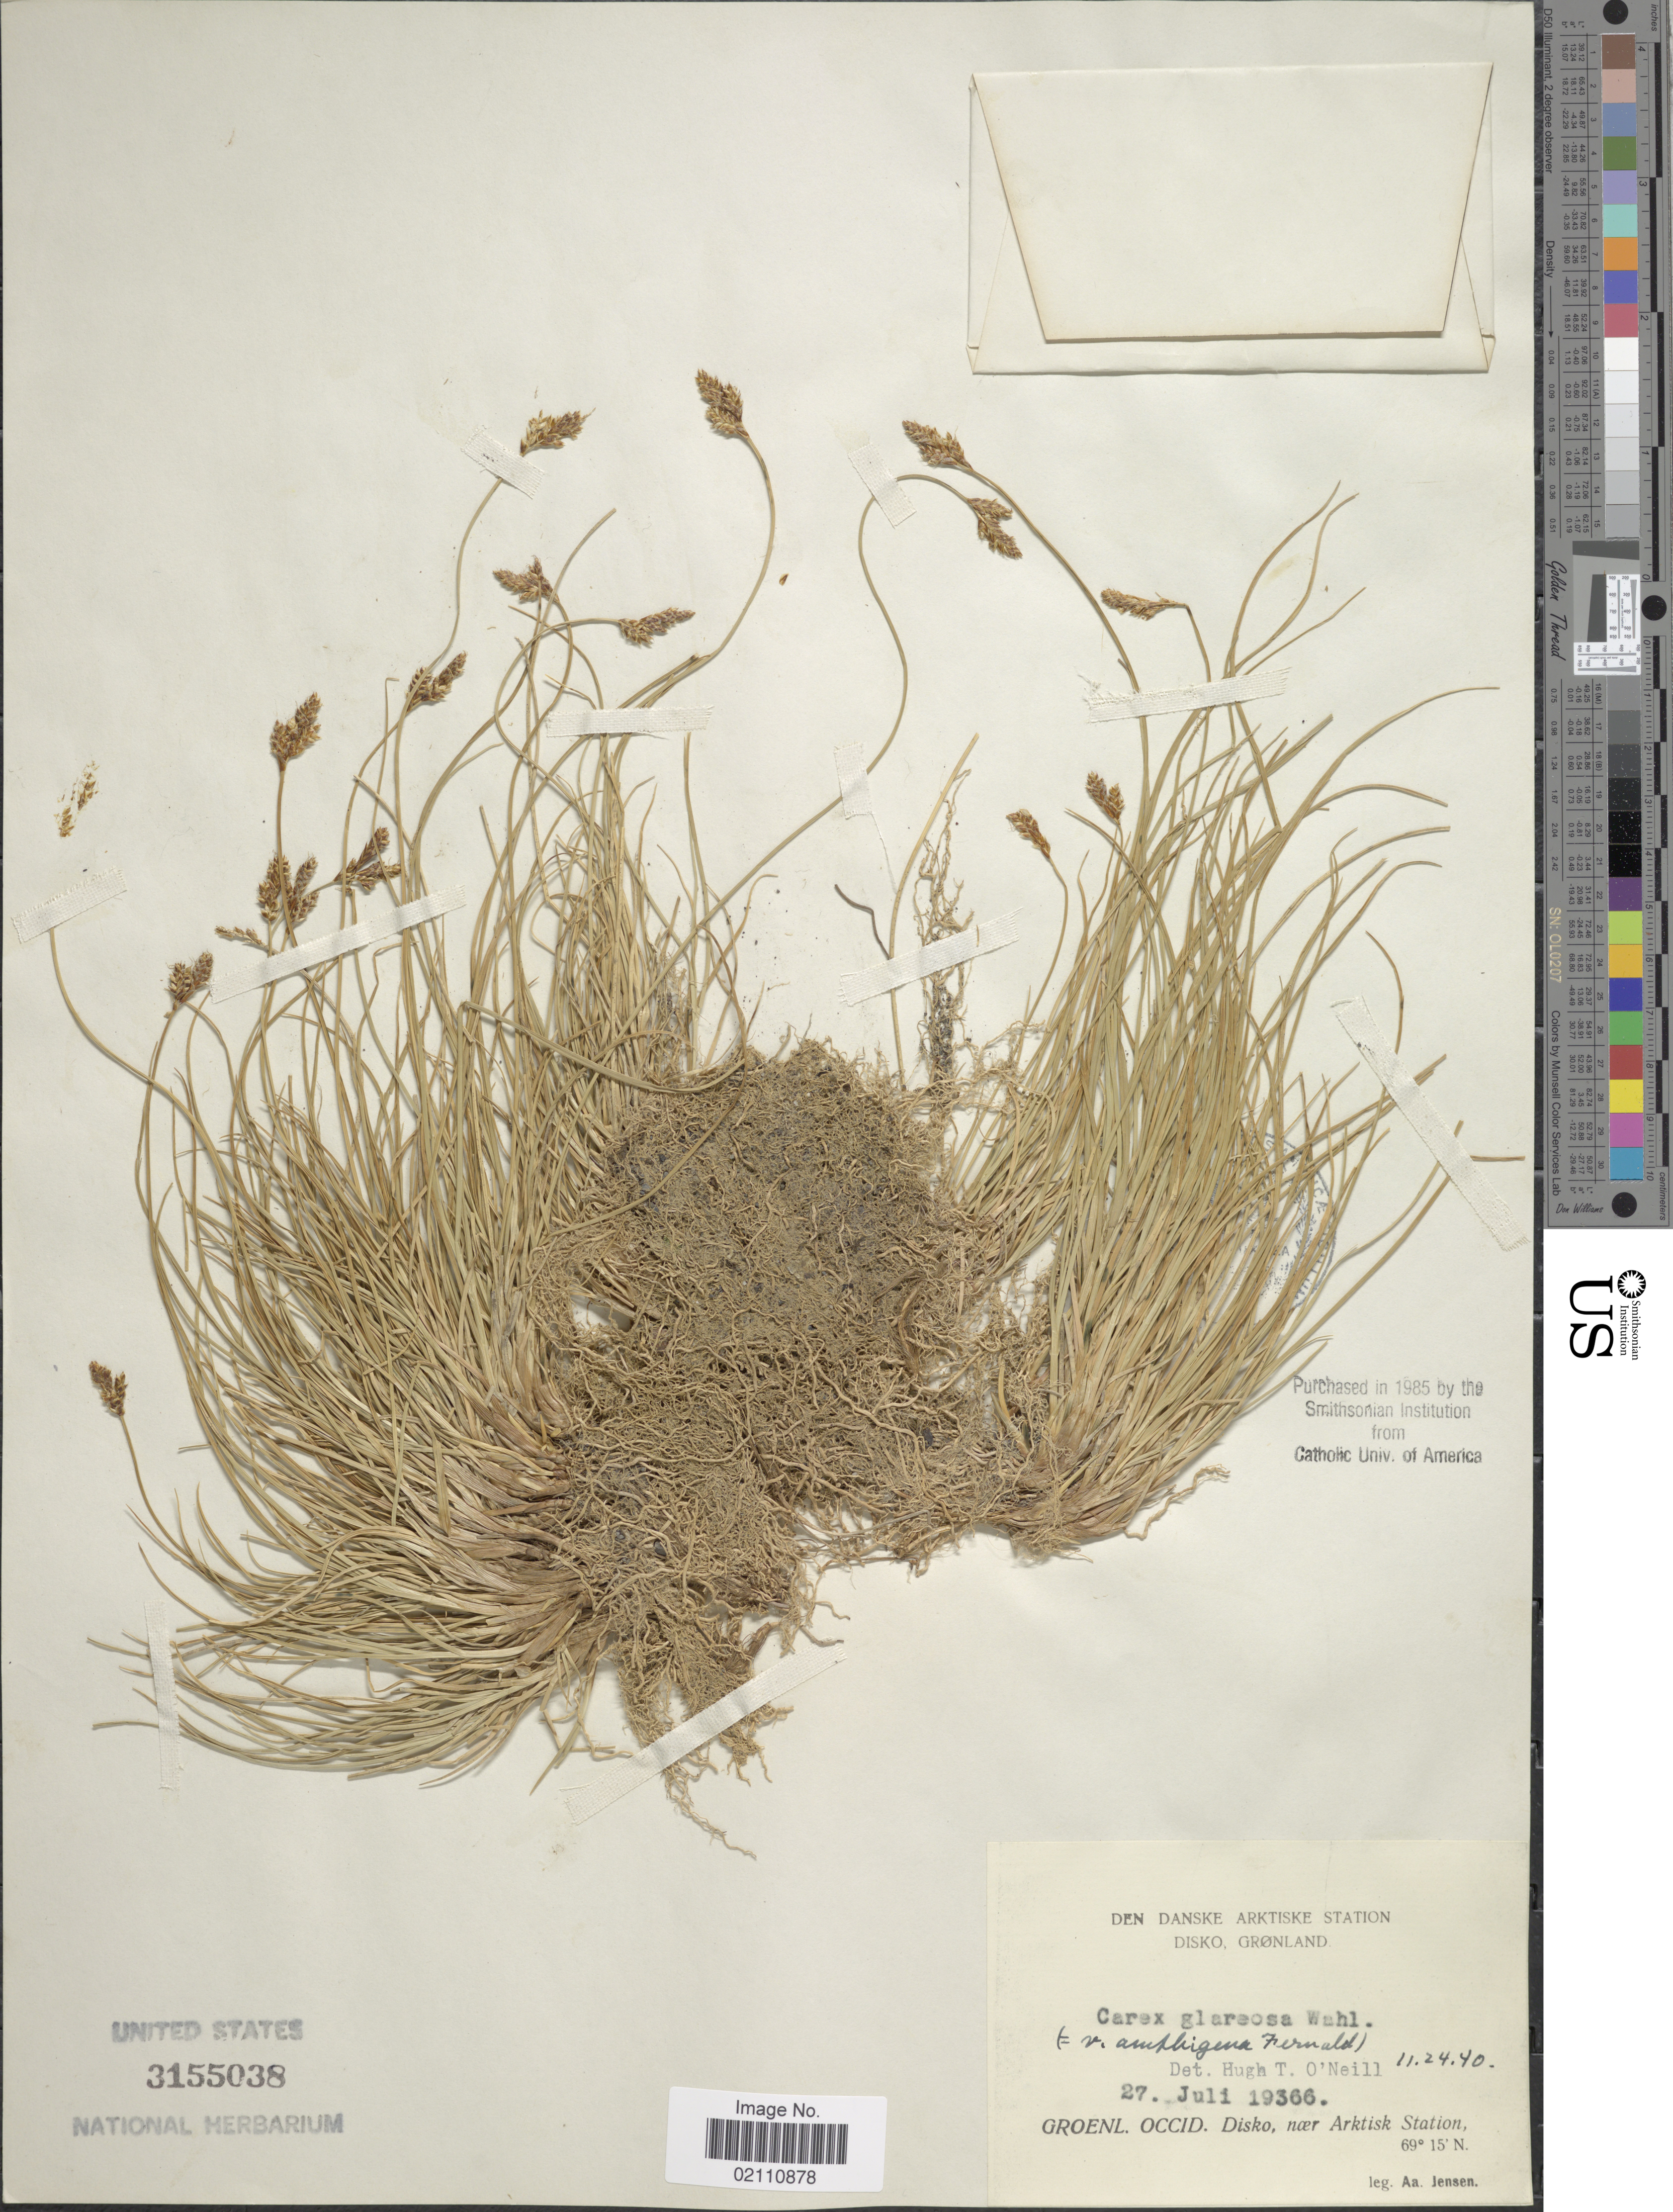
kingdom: Plantae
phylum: Tracheophyta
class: Liliopsida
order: Poales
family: Cyperaceae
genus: Carex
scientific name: Carex glareosa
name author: Schkuhr ex Wahlenb.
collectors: A. Jensen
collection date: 1936-07-27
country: Greenland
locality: Dem Danske Arktiske Station Disko, Gronland, Groenl. Occid, Disko near Arktisk Station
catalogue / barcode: US 3155038